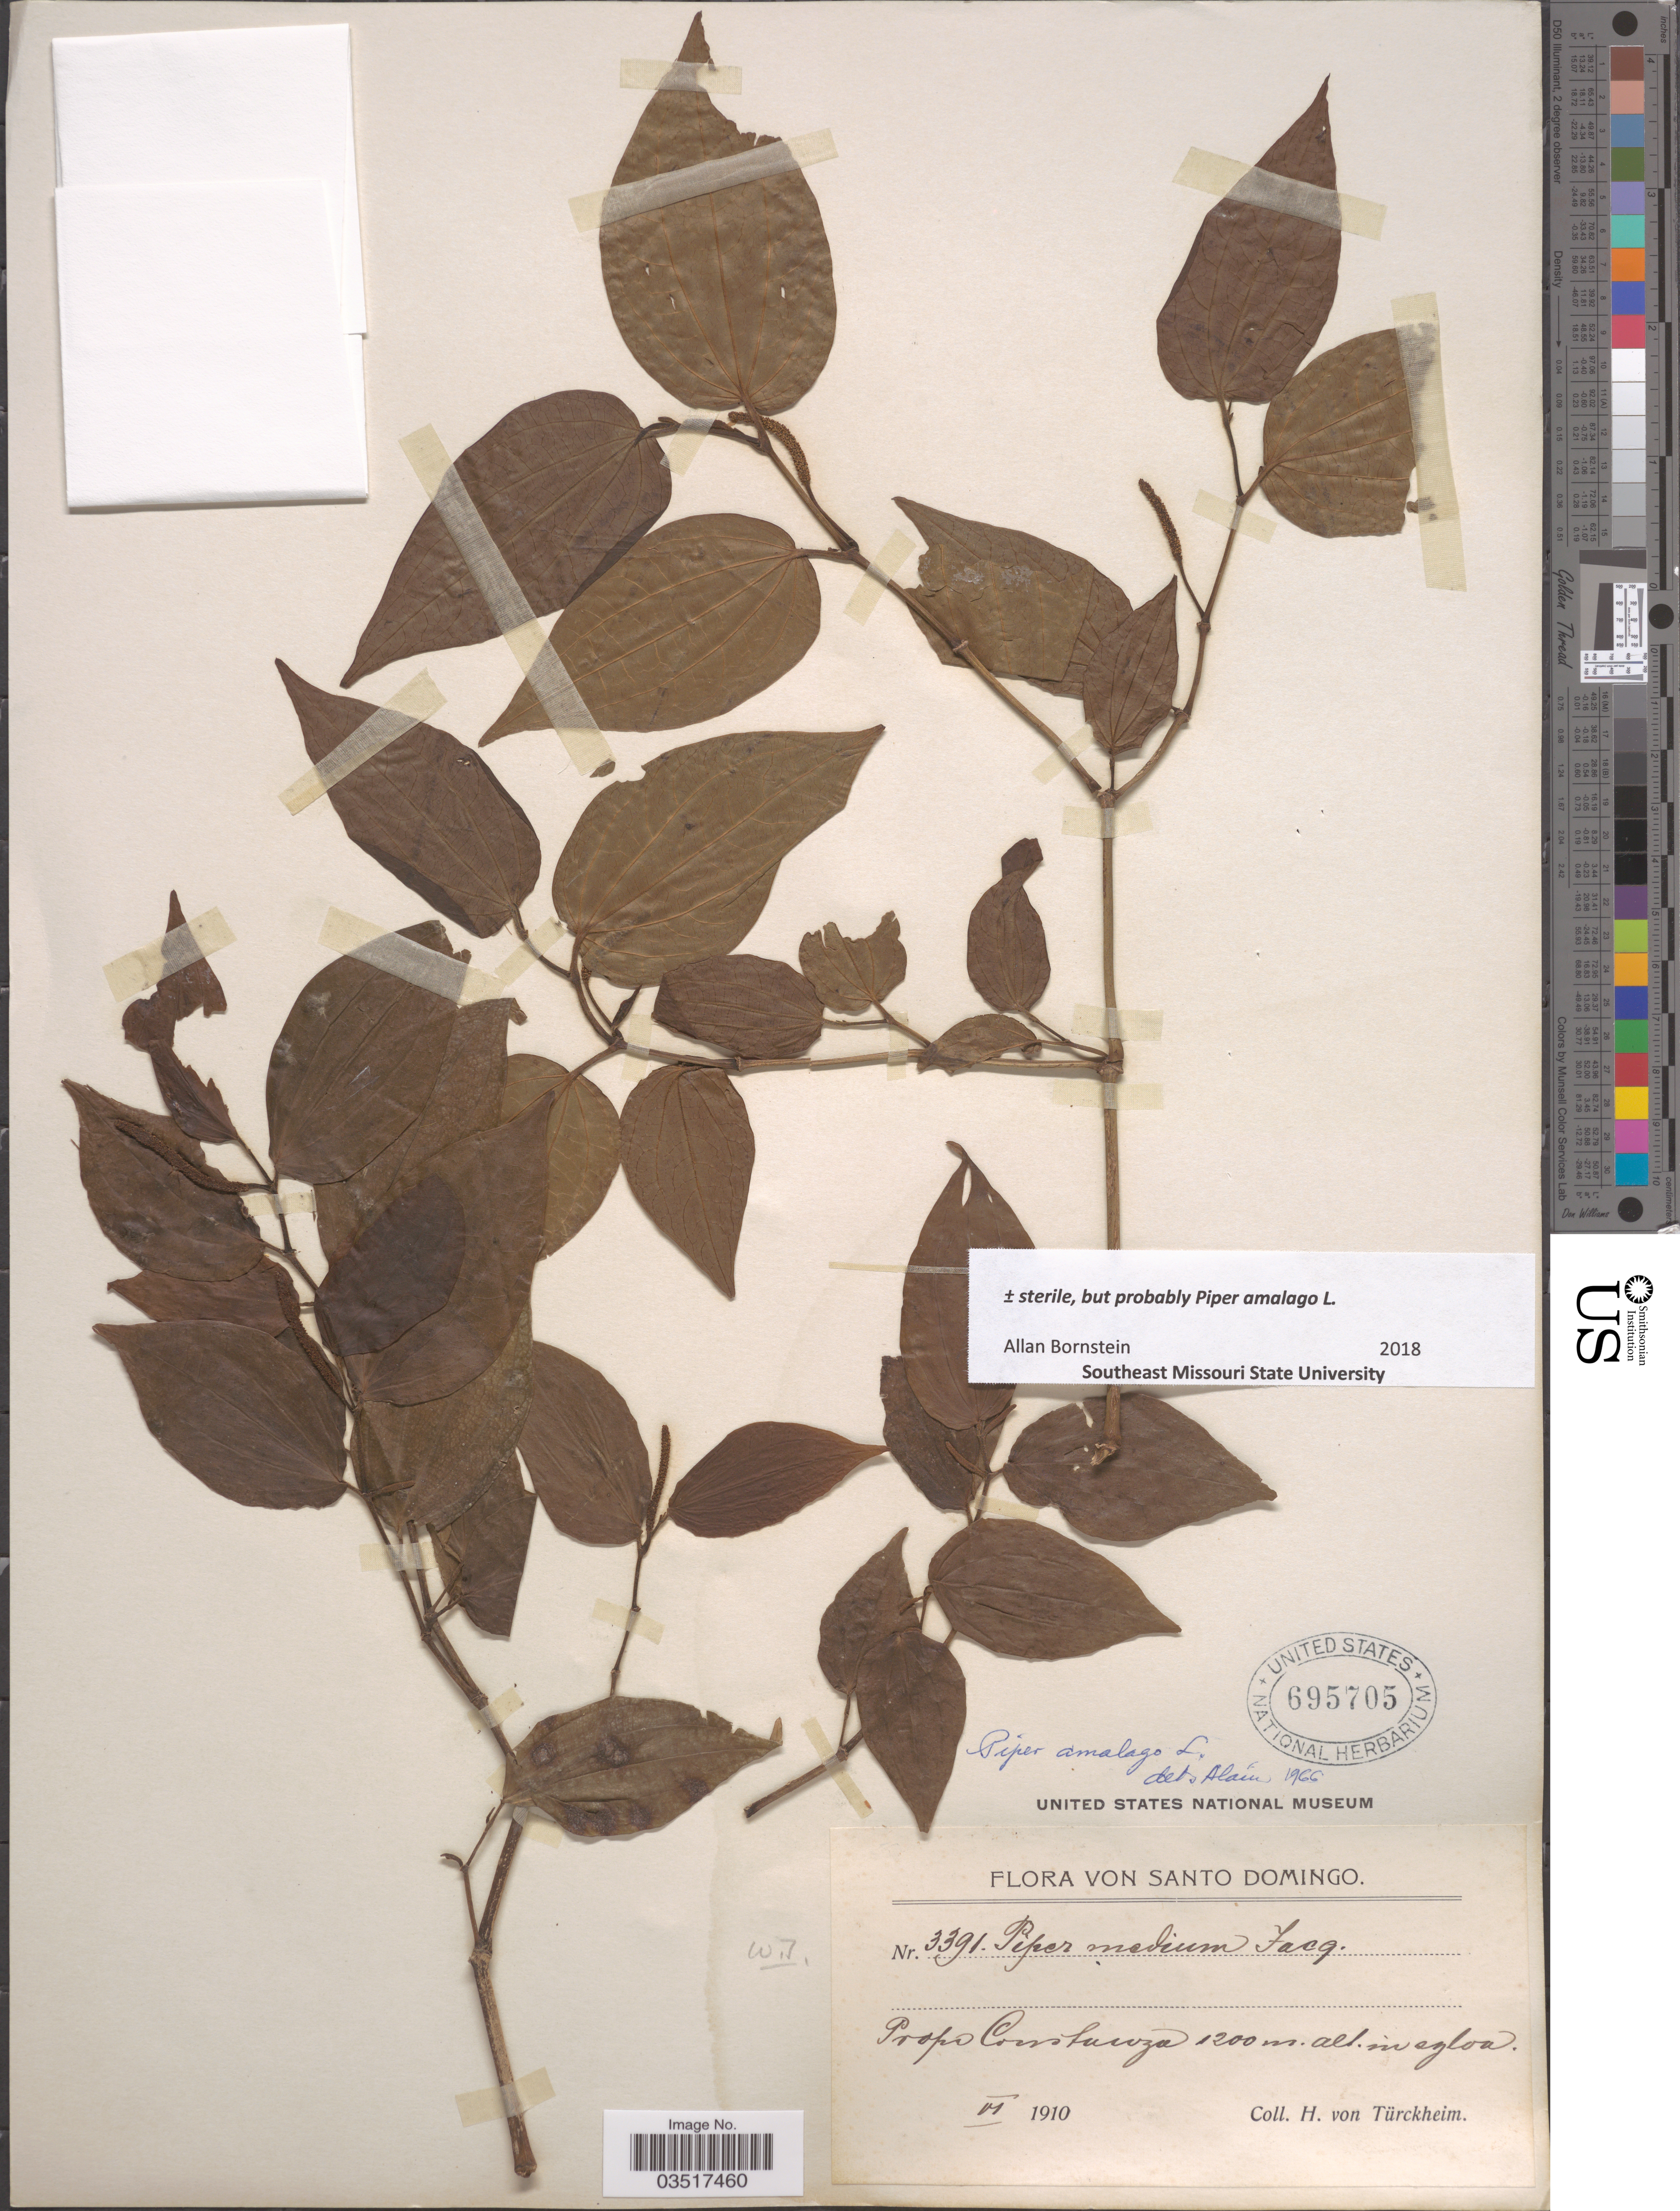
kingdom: Plantae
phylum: Tracheophyta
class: Magnoliopsida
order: Piperales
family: Piperaceae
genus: Piper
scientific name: Piper amalago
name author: L.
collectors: H. von Türckheim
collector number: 3391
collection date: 1910-06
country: Dominican Republic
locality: Santo Domingo. Prope Constanza.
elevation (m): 1200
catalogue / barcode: US 695705